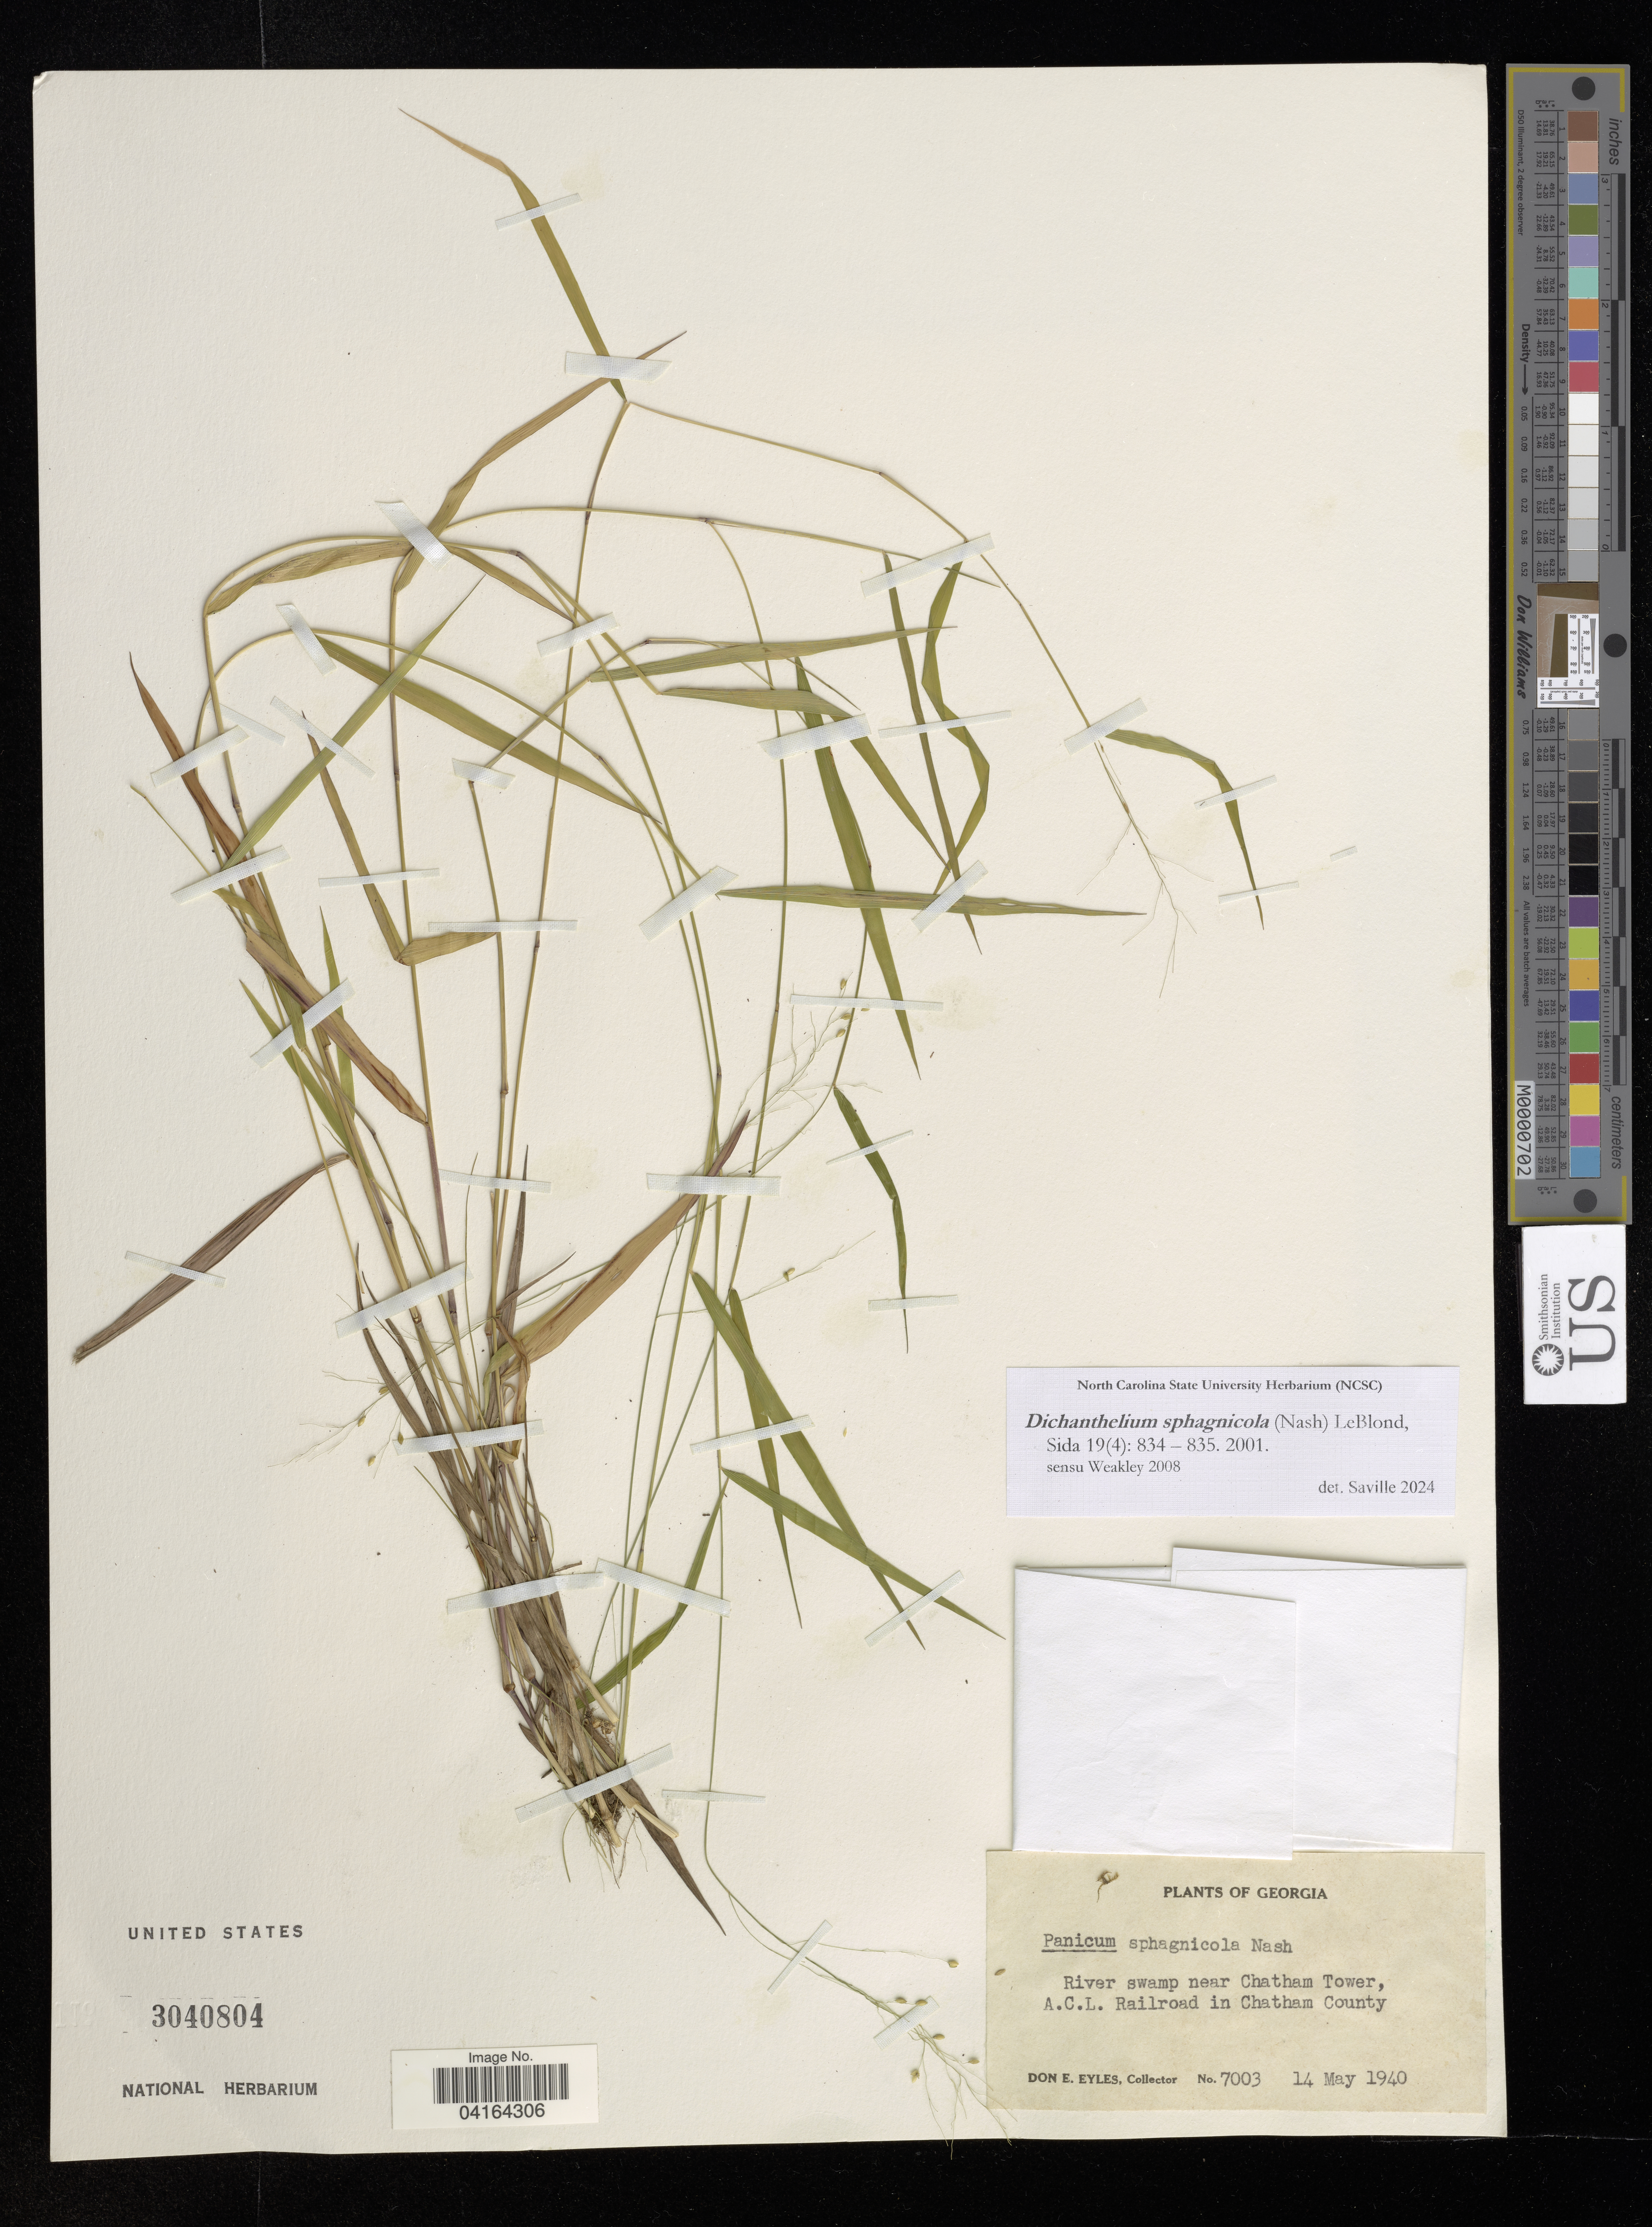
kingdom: Plantae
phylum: Tracheophyta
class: Liliopsida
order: Poales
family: Poaceae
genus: Dichanthelium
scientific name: Dichanthelium sphagnicola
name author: (Nash) LeBlond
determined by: Saville, A. C., (NCSC), North Carolina State University (UNITED STATES)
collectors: D. Eyles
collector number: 7003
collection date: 1940-05-14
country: United States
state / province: Georgia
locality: River swamp near Chatham Tower, A.C.L. Railroad in Chatham County.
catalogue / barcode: US 3040804